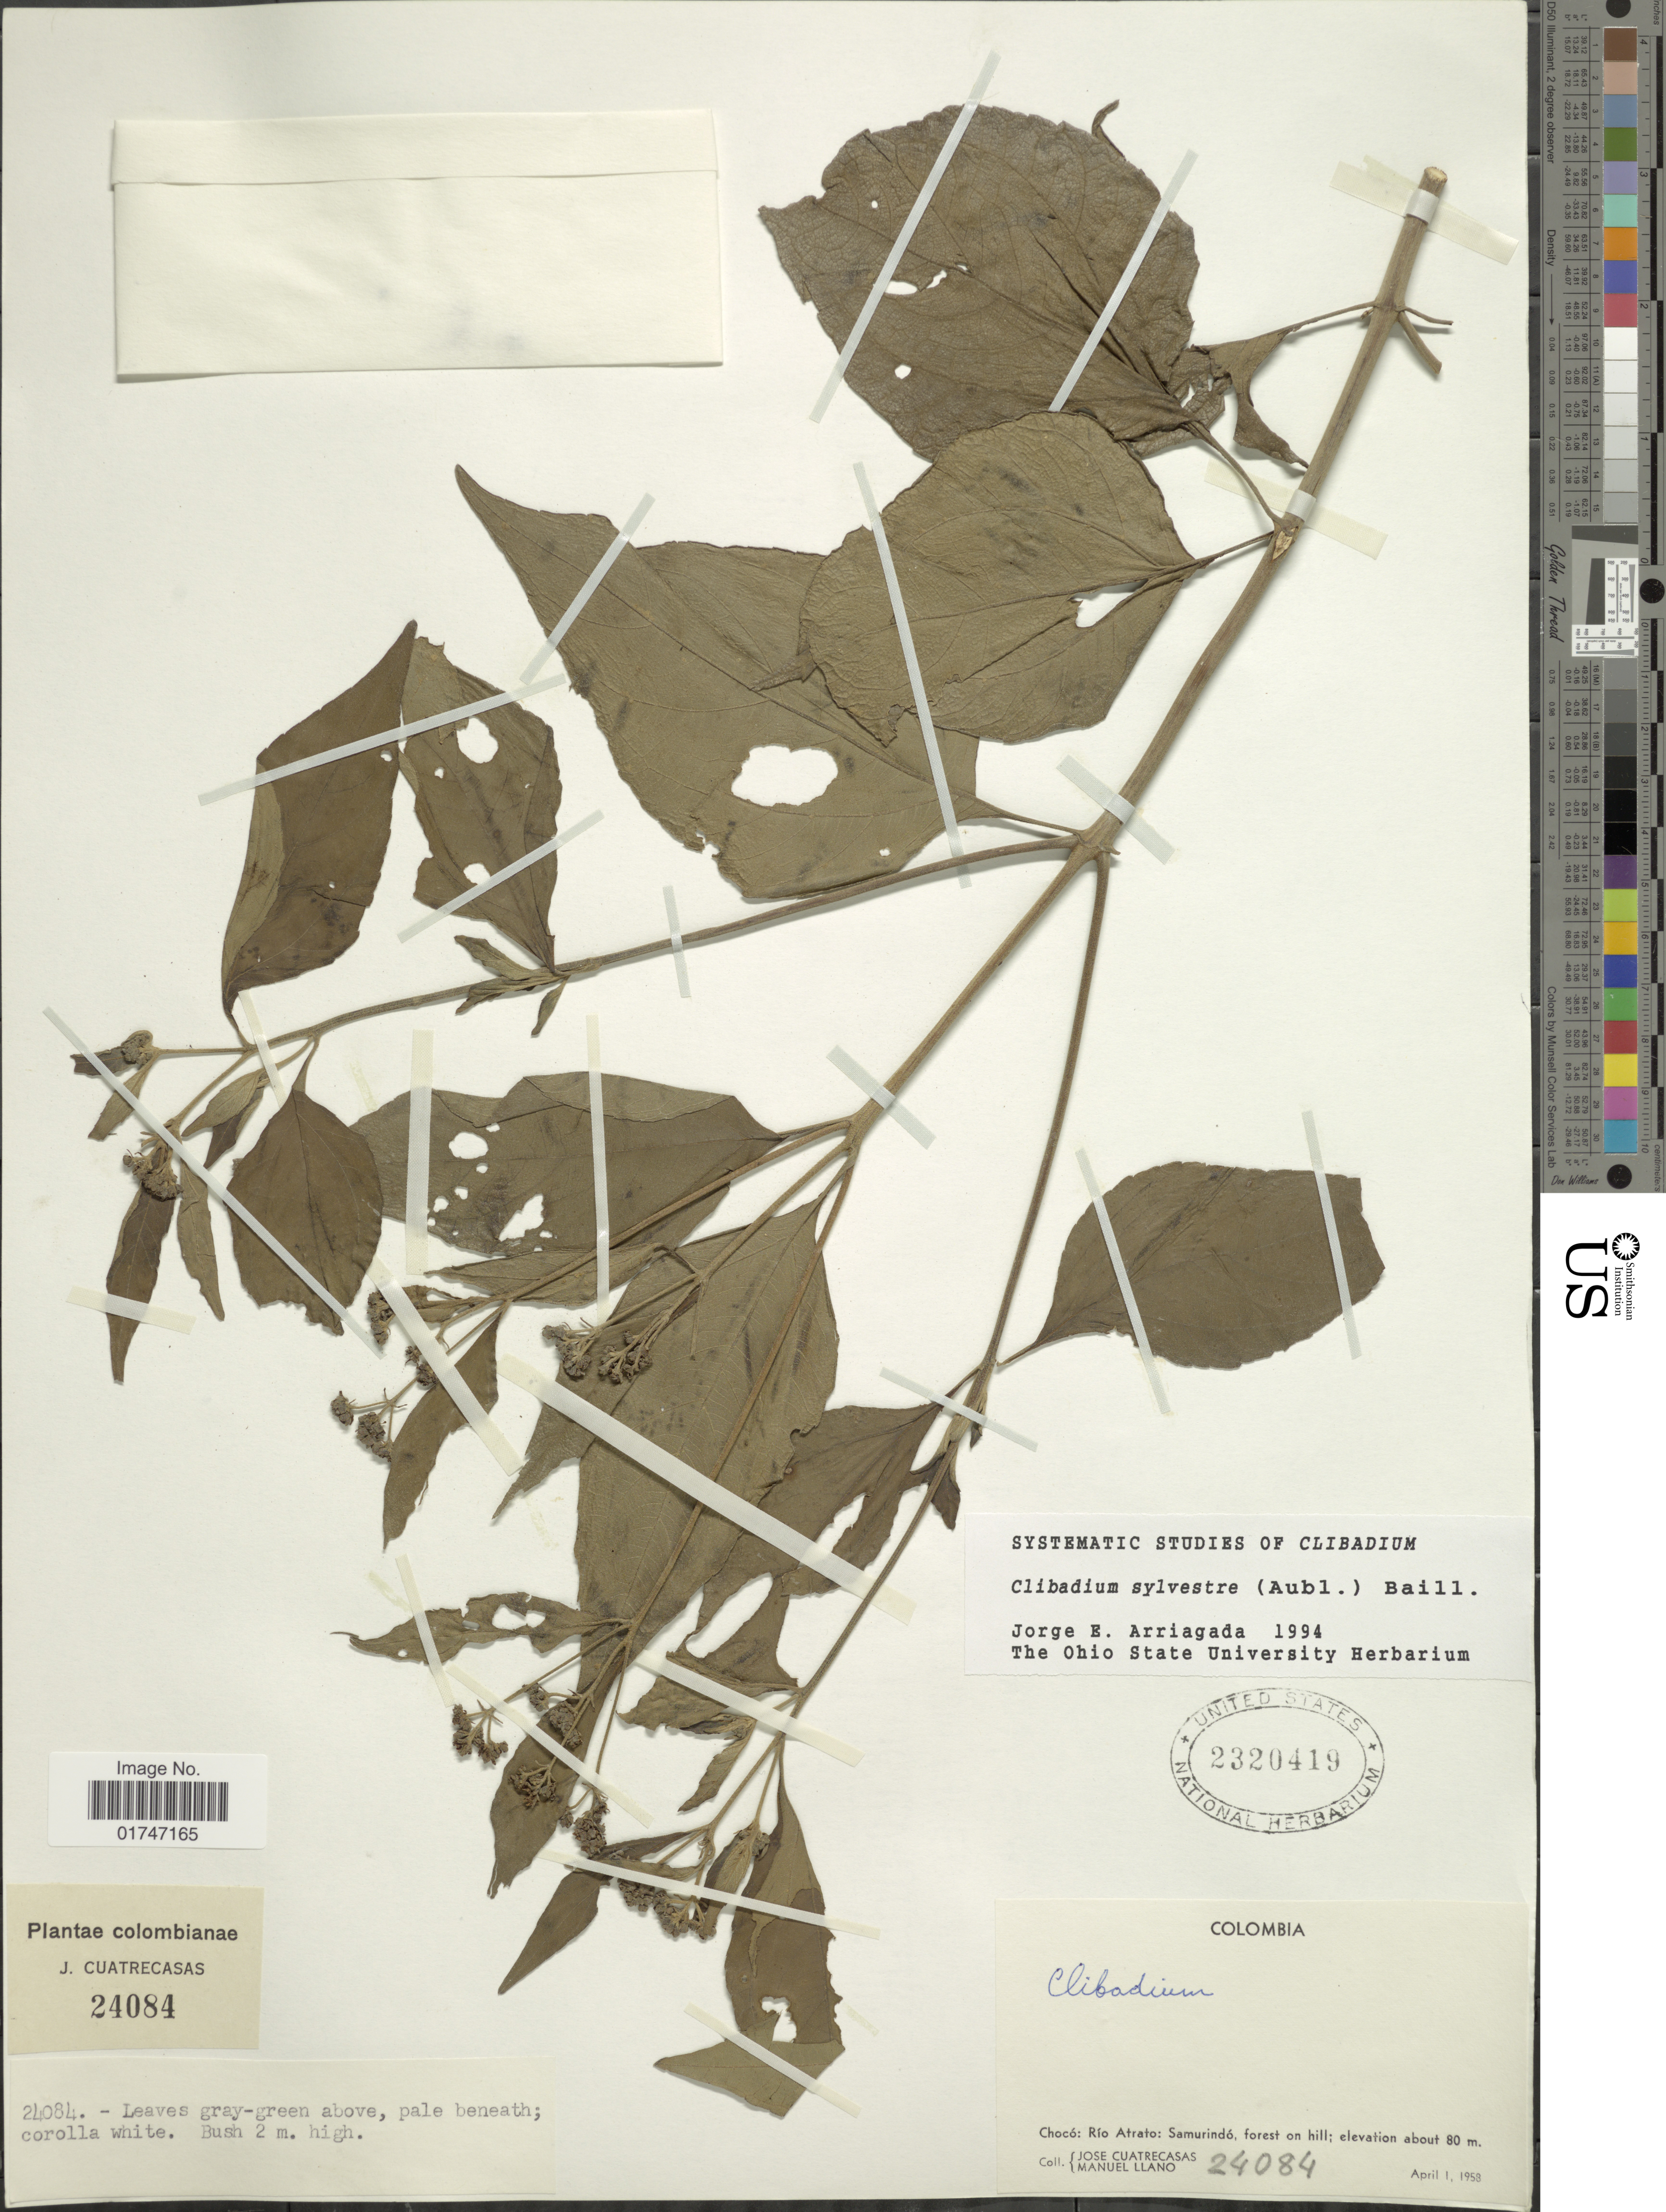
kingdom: Plantae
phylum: Tracheophyta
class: Magnoliopsida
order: Asterales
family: Asteraceae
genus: Clibadium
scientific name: Clibadium sylvestre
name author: (Aubl.) Baill.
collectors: J. Cuatrecasas & M. Llano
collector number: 24084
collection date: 1958-04-01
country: Colombia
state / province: Chocó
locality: Chocó: Río Atrato: Samurindó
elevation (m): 80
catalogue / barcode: US 2320419